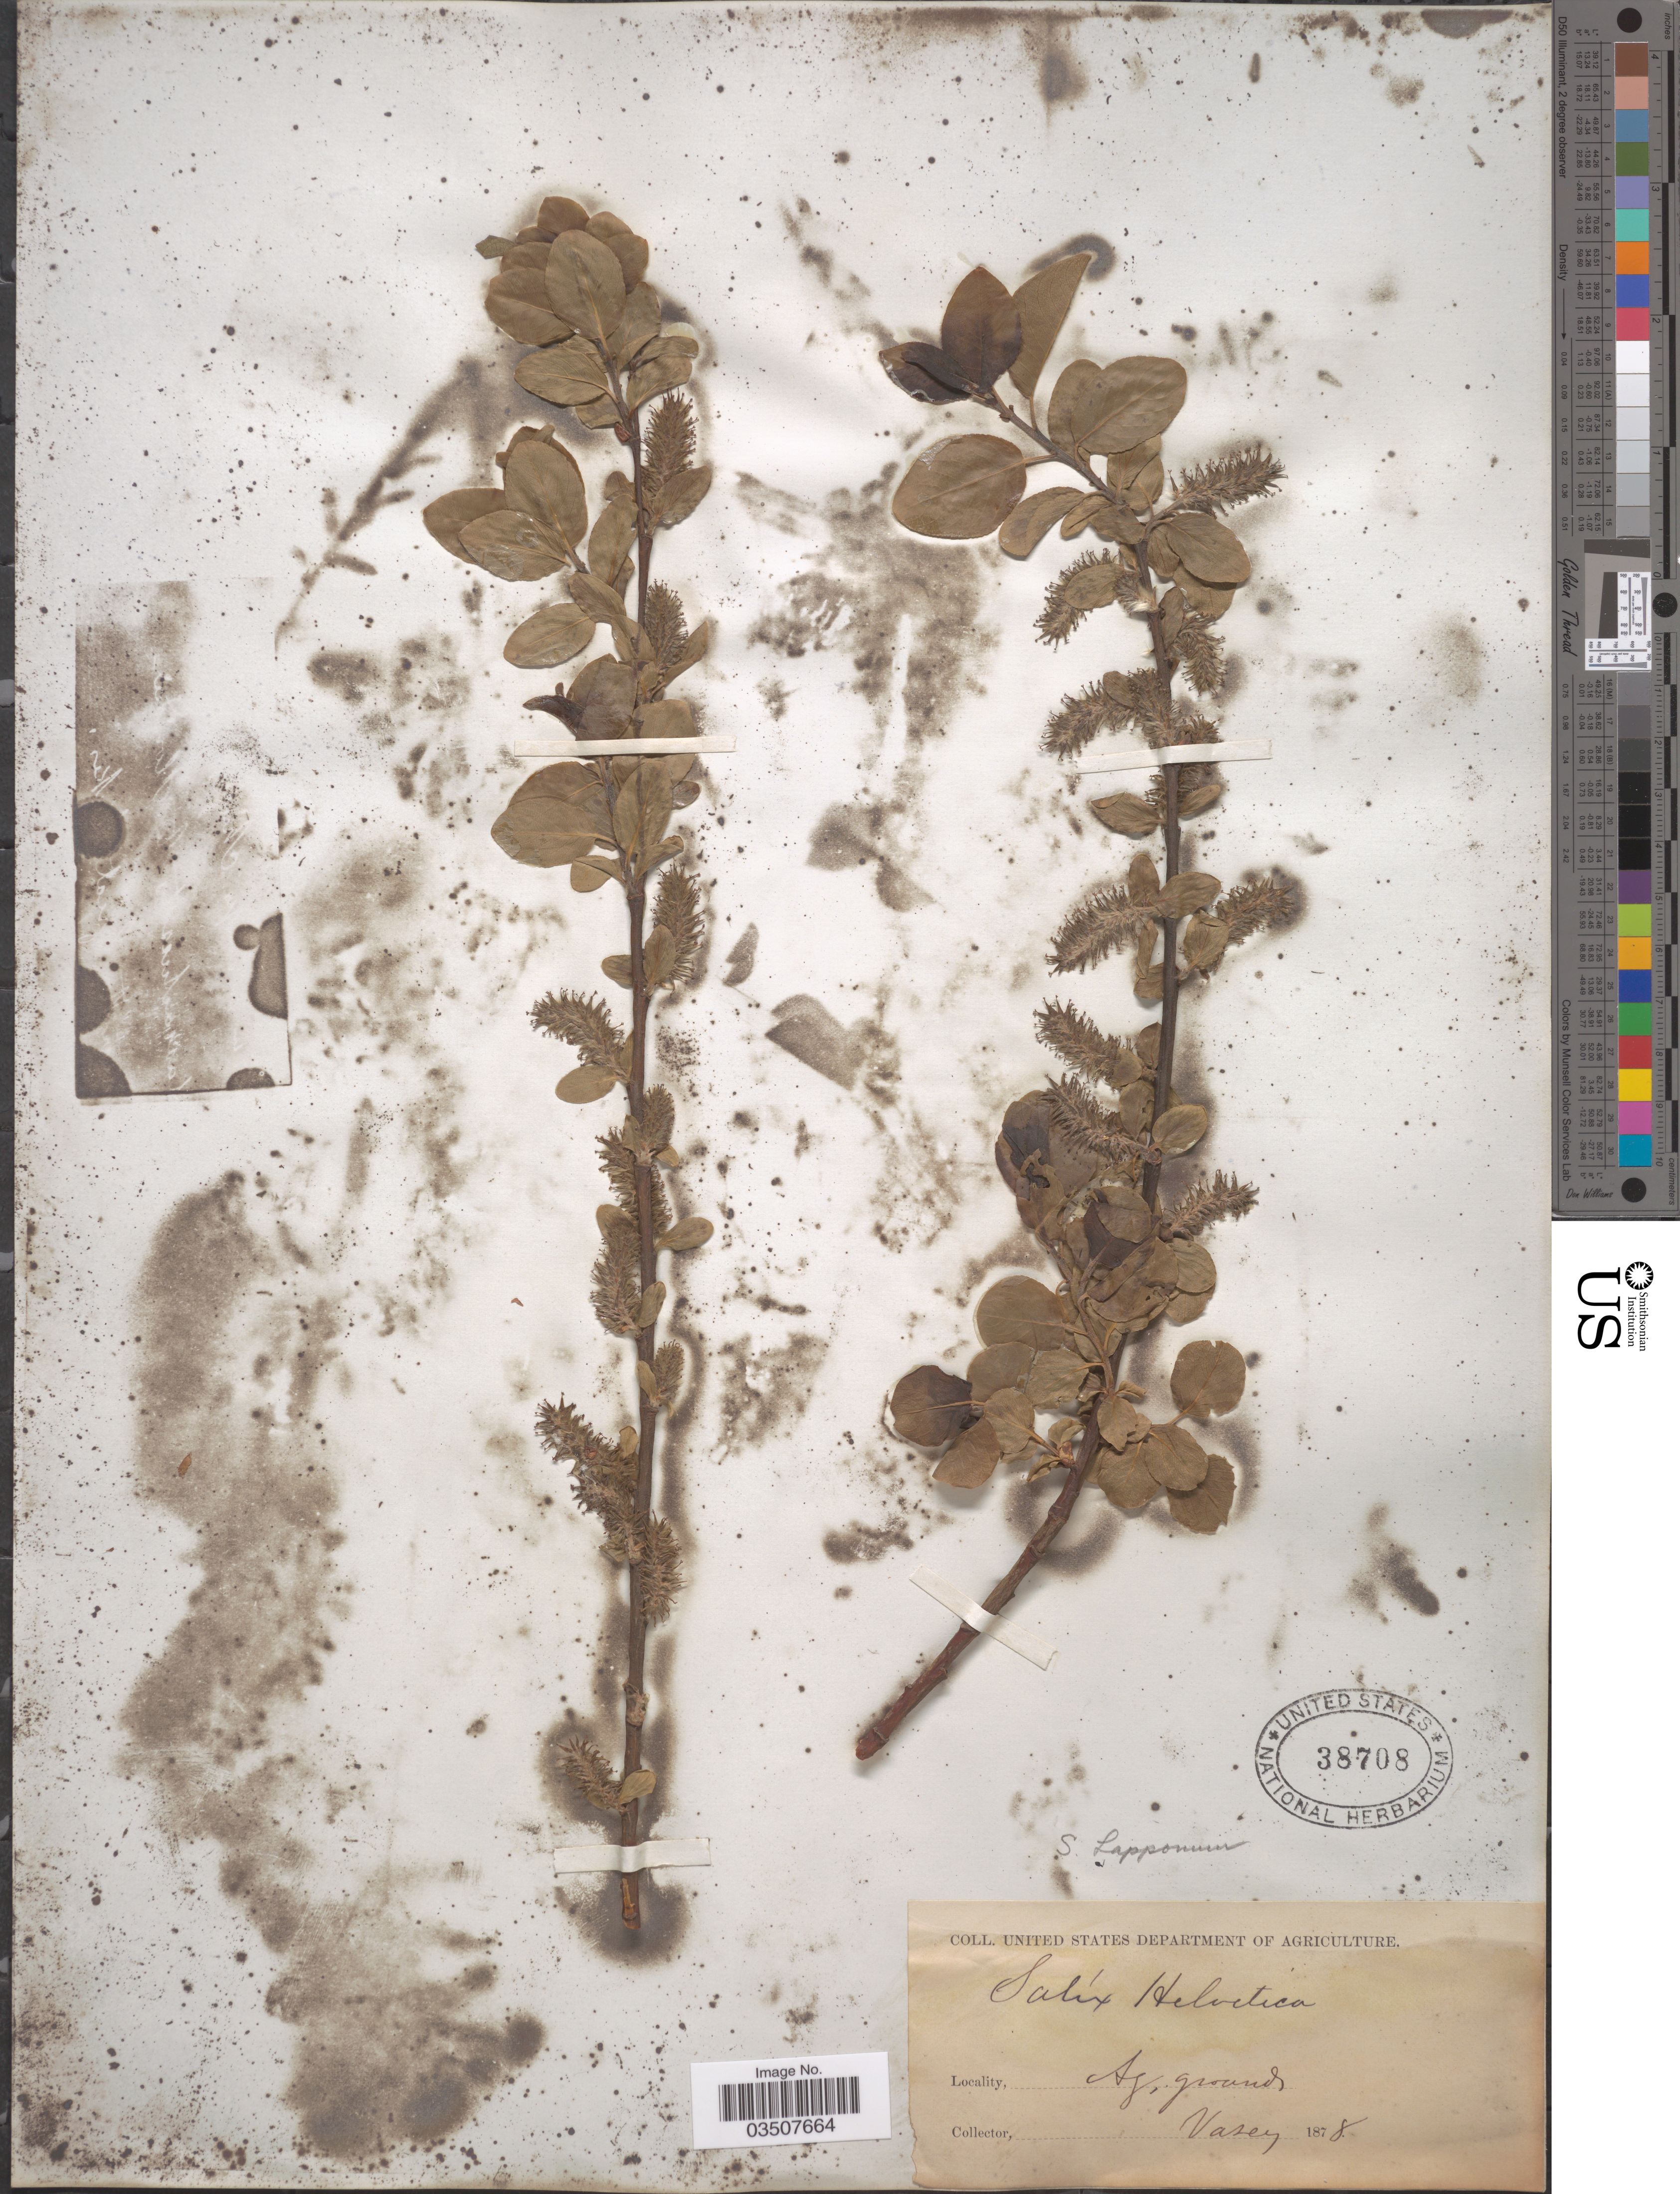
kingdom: Plantae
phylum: Tracheophyta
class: Magnoliopsida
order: Malpighiales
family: Salicaceae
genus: Salix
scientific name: Salix cardiophylla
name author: Trautv. & C.A. Mey.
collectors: Vasey, --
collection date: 1878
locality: Ag. grounds.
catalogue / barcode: US 38708